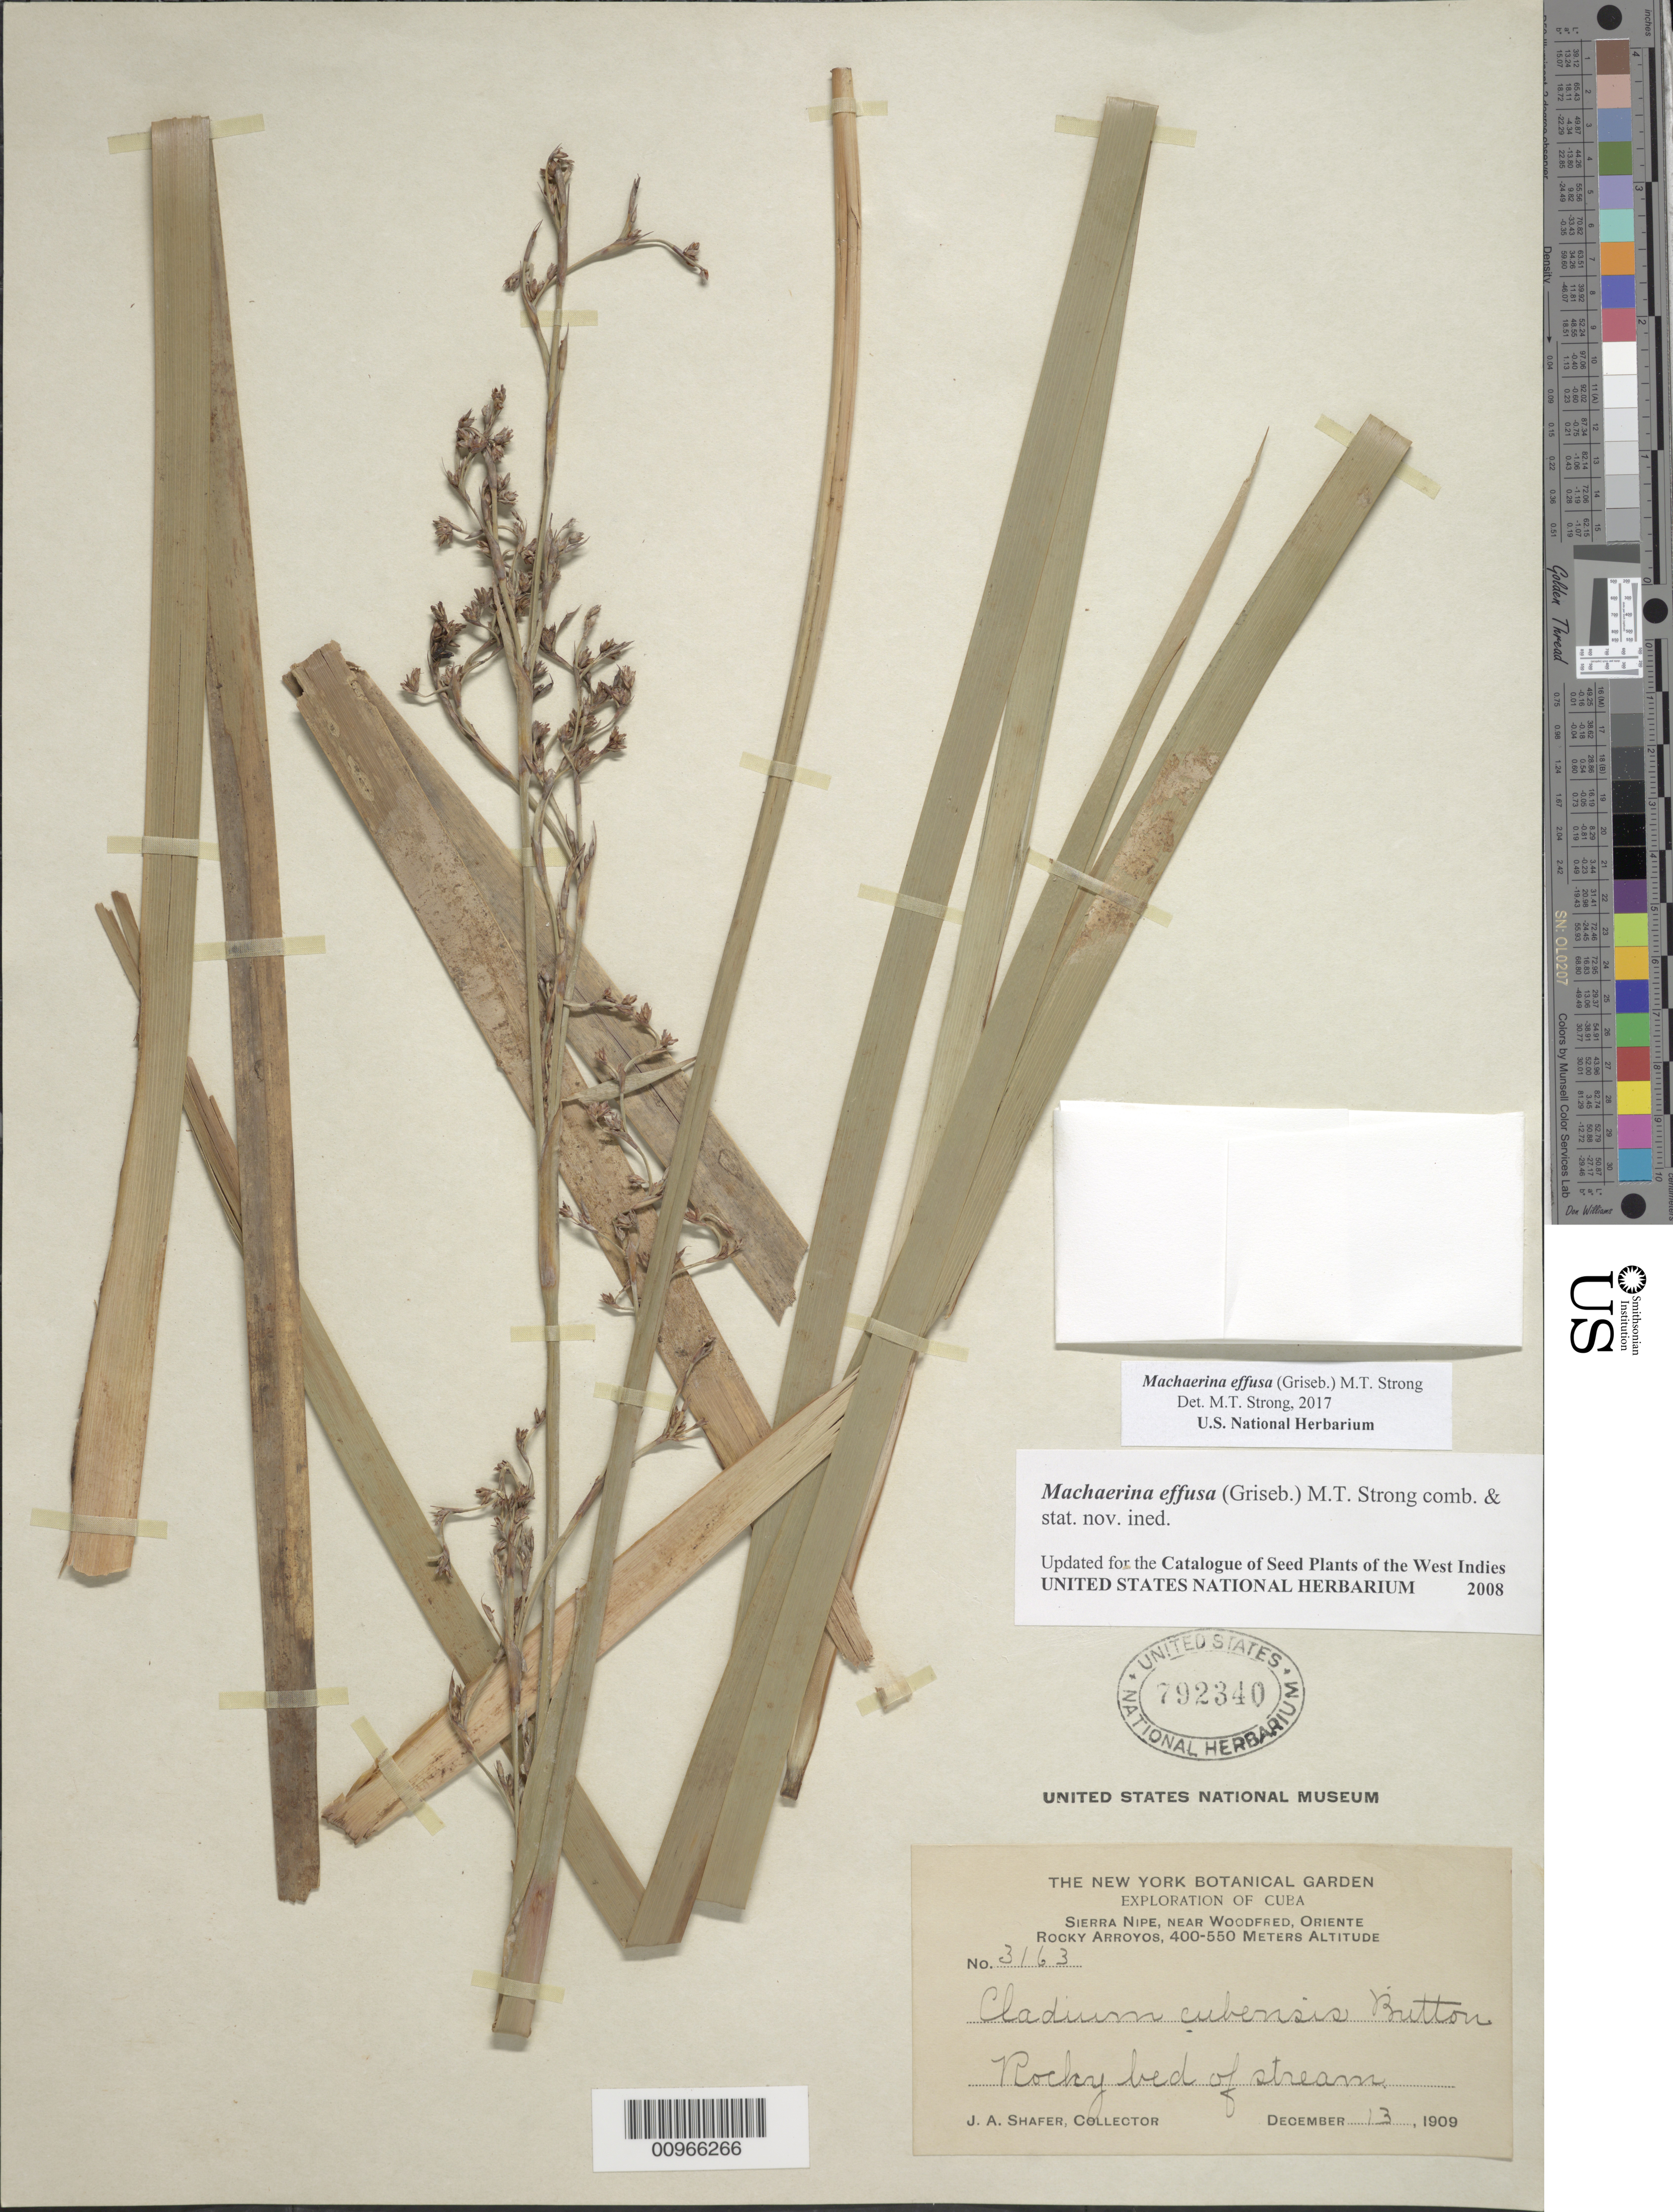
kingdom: Plantae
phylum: Tracheophyta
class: Liliopsida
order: Poales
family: Cyperaceae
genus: Machaerina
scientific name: Machaerina effusa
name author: (Griseb.) M.T. Strong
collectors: J. A. Shafer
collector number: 3163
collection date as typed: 13 Dec 1909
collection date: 1909-12-13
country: Cuba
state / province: Holguín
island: Cuba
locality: Sierra Nipe, near Woodfred [Oriente]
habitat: Rocky bed of stream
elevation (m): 400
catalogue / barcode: US 792340